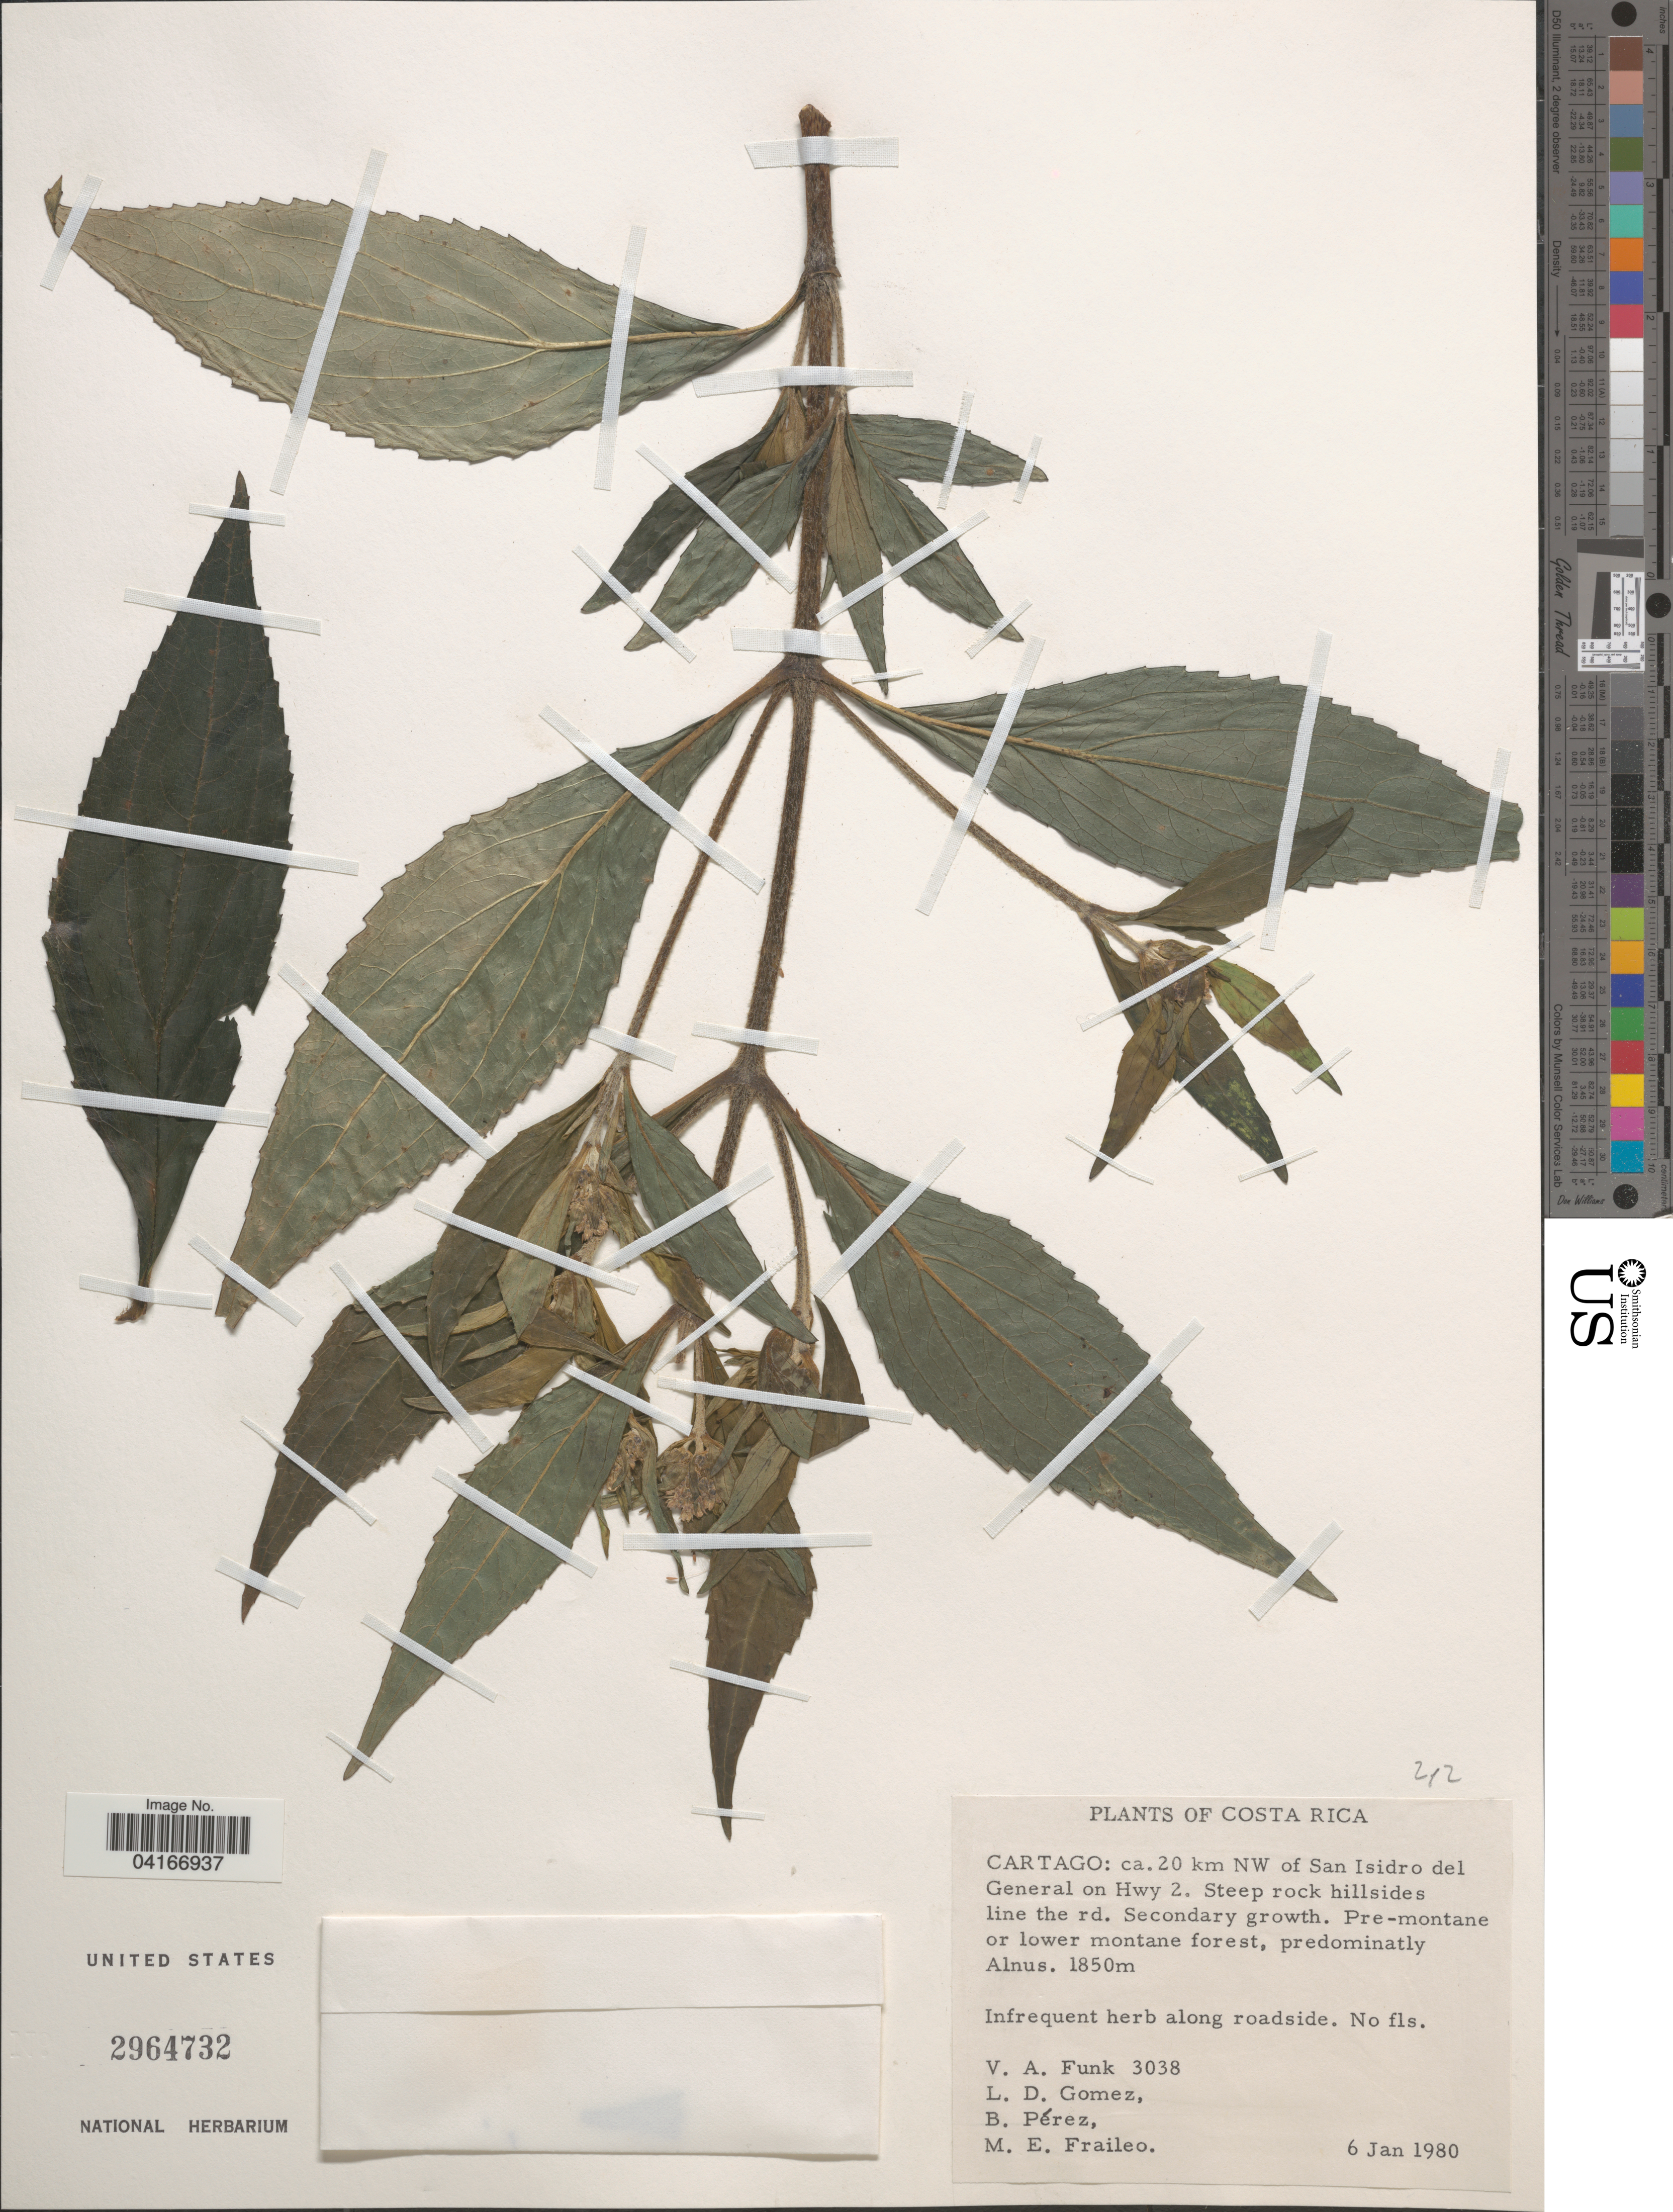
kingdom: Plantae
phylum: Tracheophyta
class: Magnoliopsida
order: Asterales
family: Asteraceae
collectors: V. Funk, L. D. Gómez, B. Pérez & M. Fraileo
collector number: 3038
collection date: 1980-01-06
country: Costa Rica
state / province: Cartago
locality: Ca. 20 km NW of San Isidro del General on Hwy 2.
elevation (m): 1850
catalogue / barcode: US 2964732